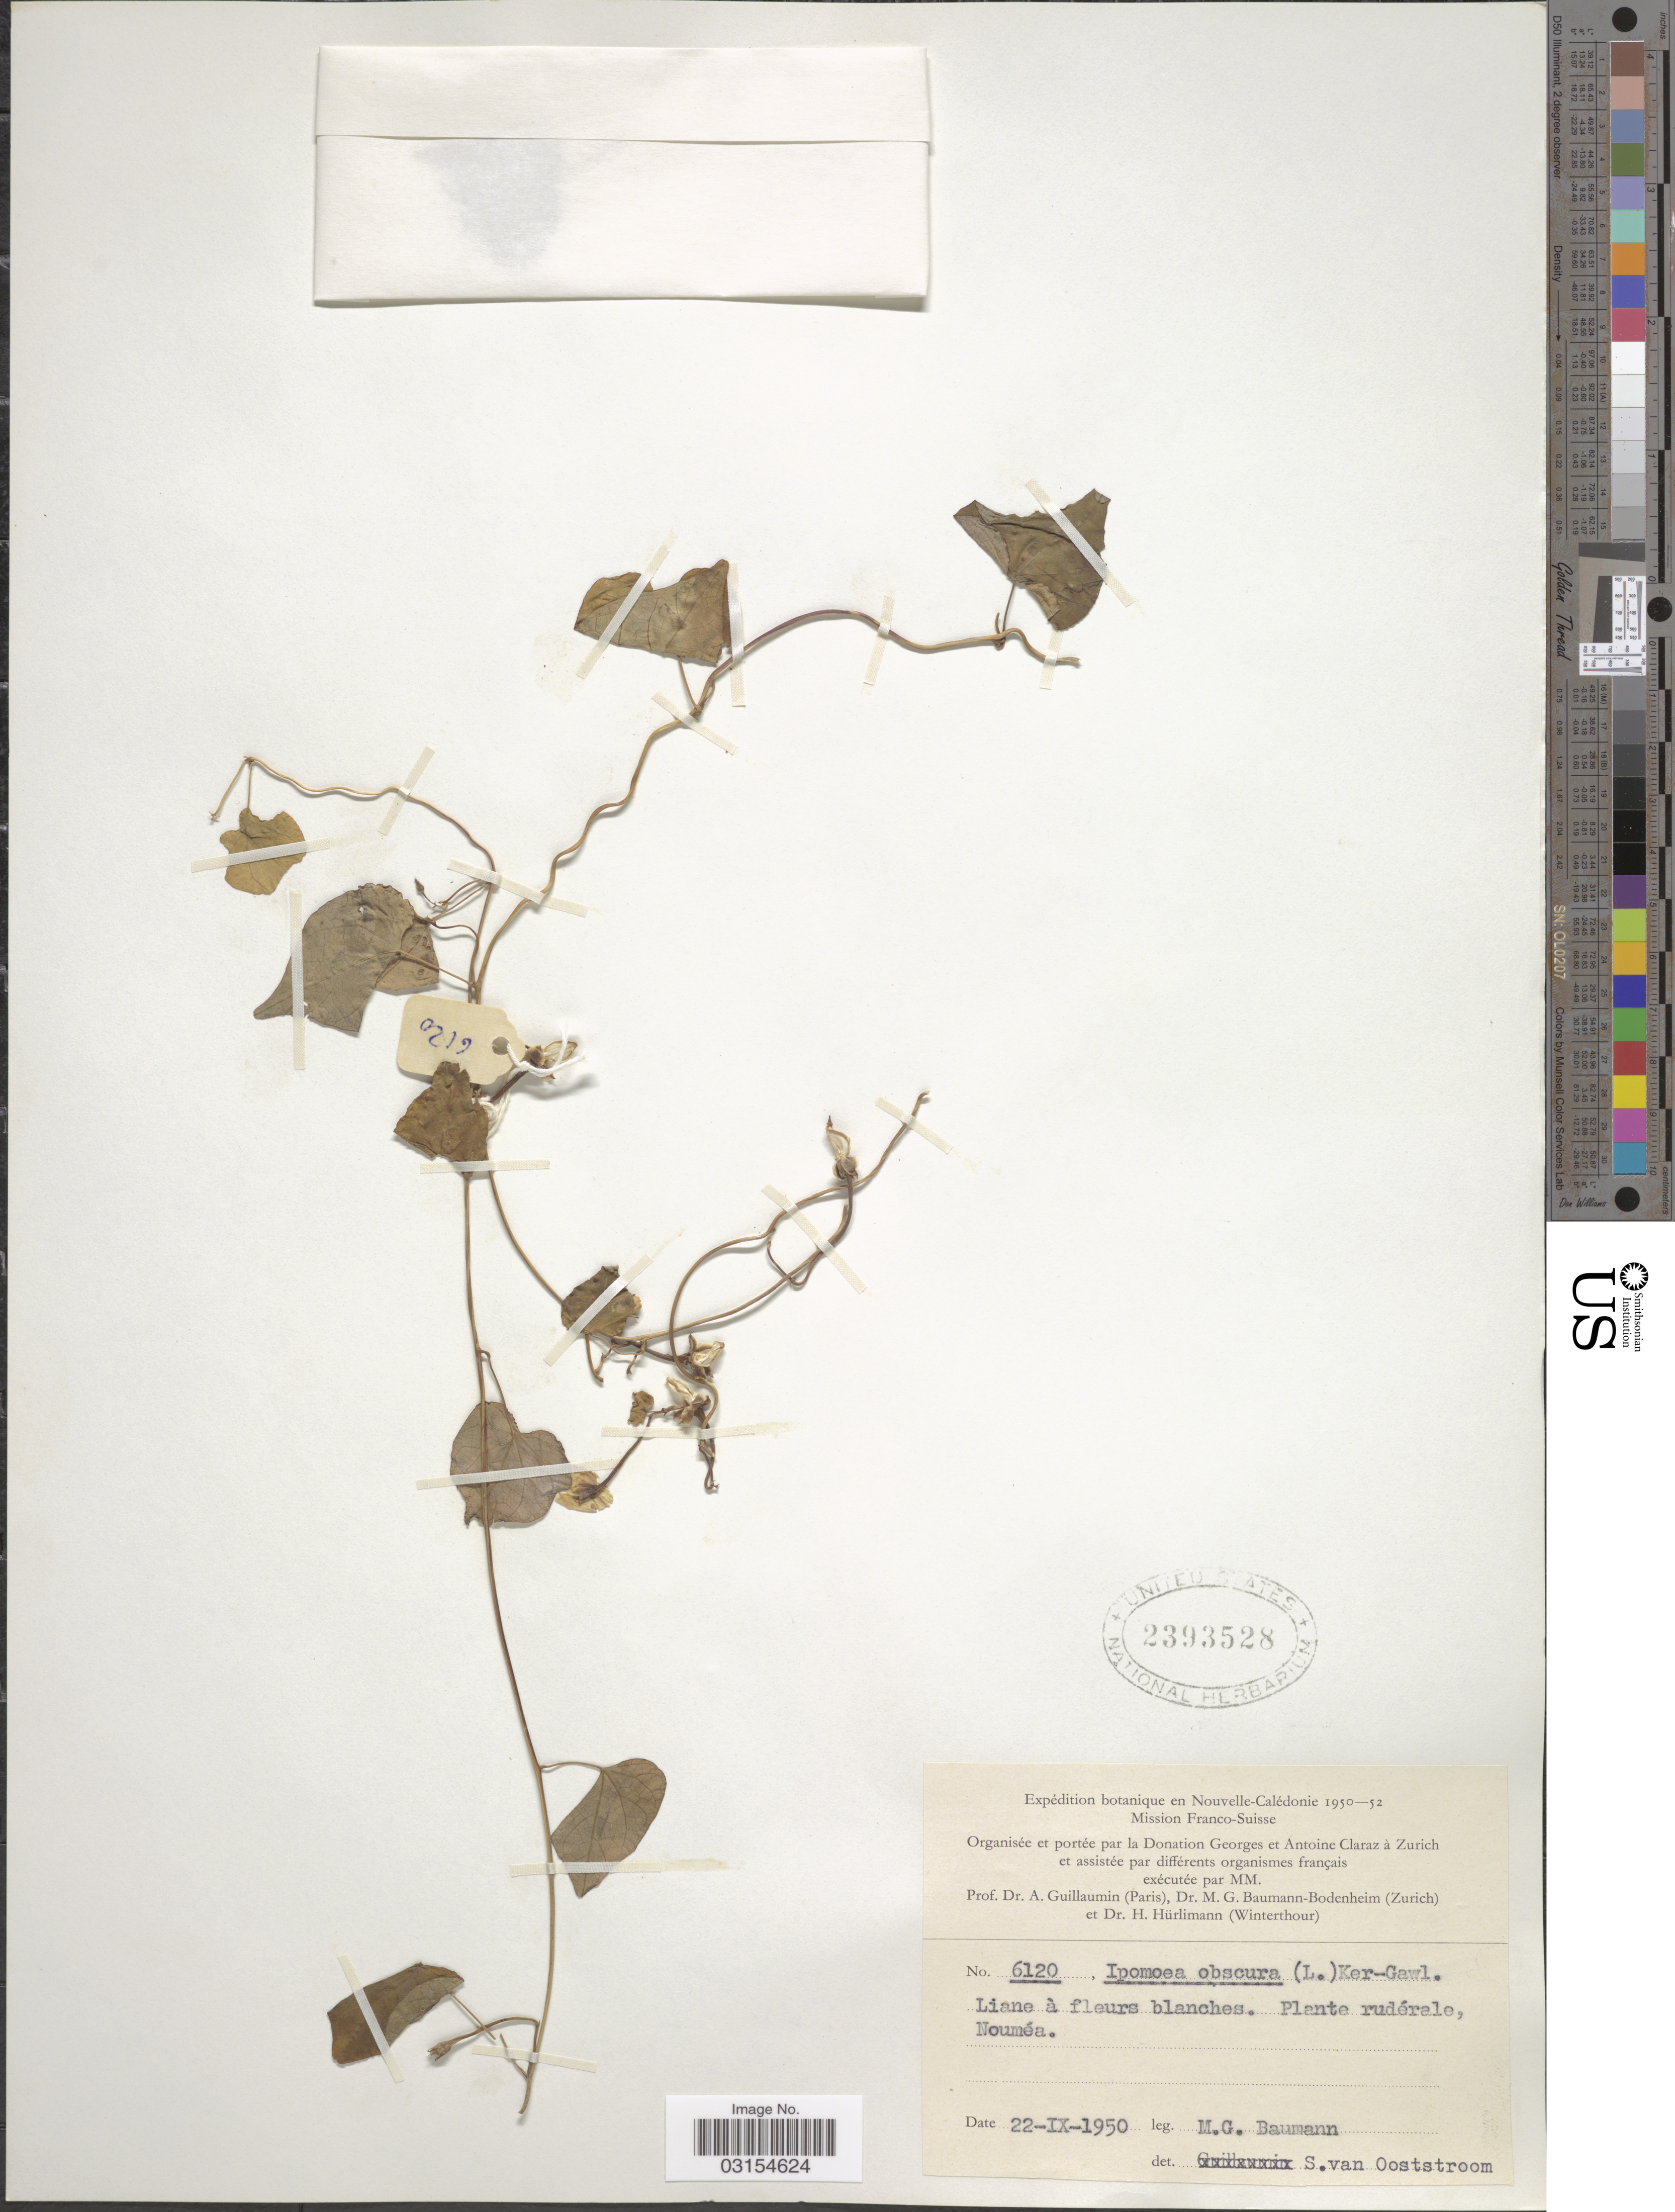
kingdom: Plantae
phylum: Tracheophyta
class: Magnoliopsida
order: Solanales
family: Convolvulaceae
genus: Ipomoea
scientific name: Ipomoea obscura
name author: (L.) Ker Gawl.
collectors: M. Baumann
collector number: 6120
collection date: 1950-09-22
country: New Caledonia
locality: Nouméa.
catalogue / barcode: US 2393528